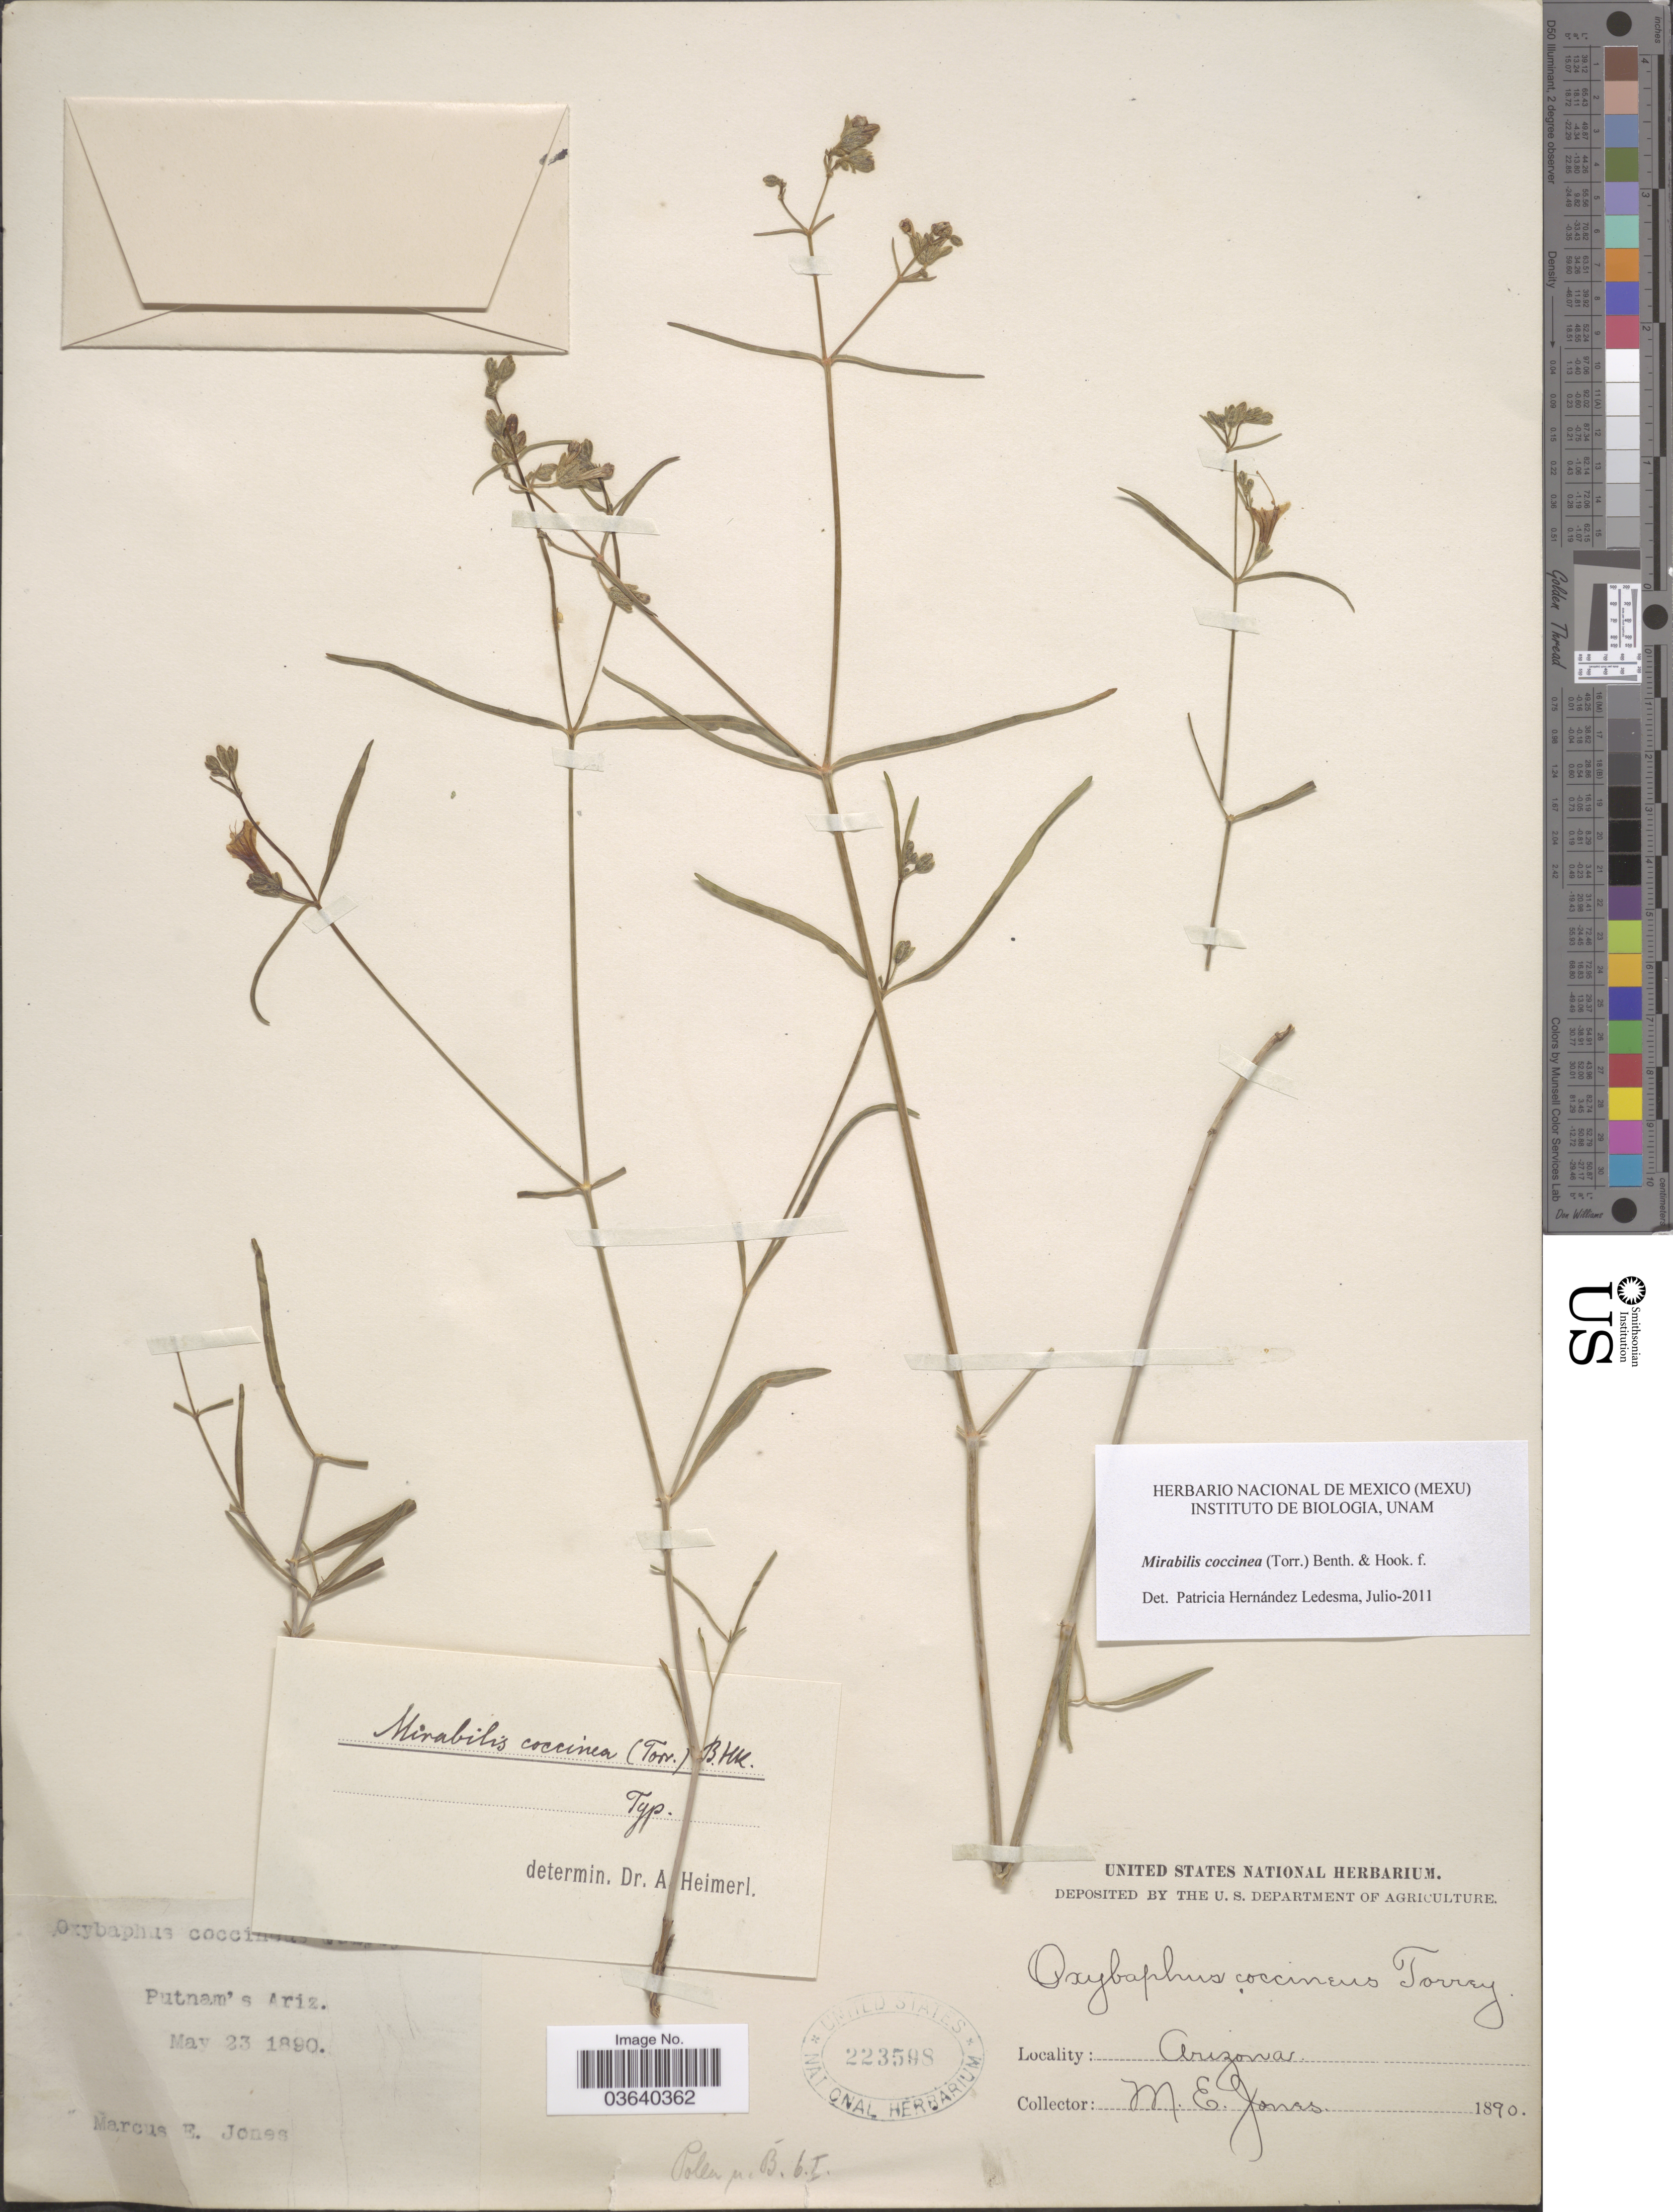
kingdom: Plantae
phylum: Tracheophyta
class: Magnoliopsida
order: Caryophyllales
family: Nyctaginaceae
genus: Mirabilis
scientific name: Mirabilis coccinea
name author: (Torr.) Benth. & Hook. f.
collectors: M. E. Jones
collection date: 1890-05-23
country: United States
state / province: Arizona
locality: Putnam's Ariz.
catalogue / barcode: US 223598